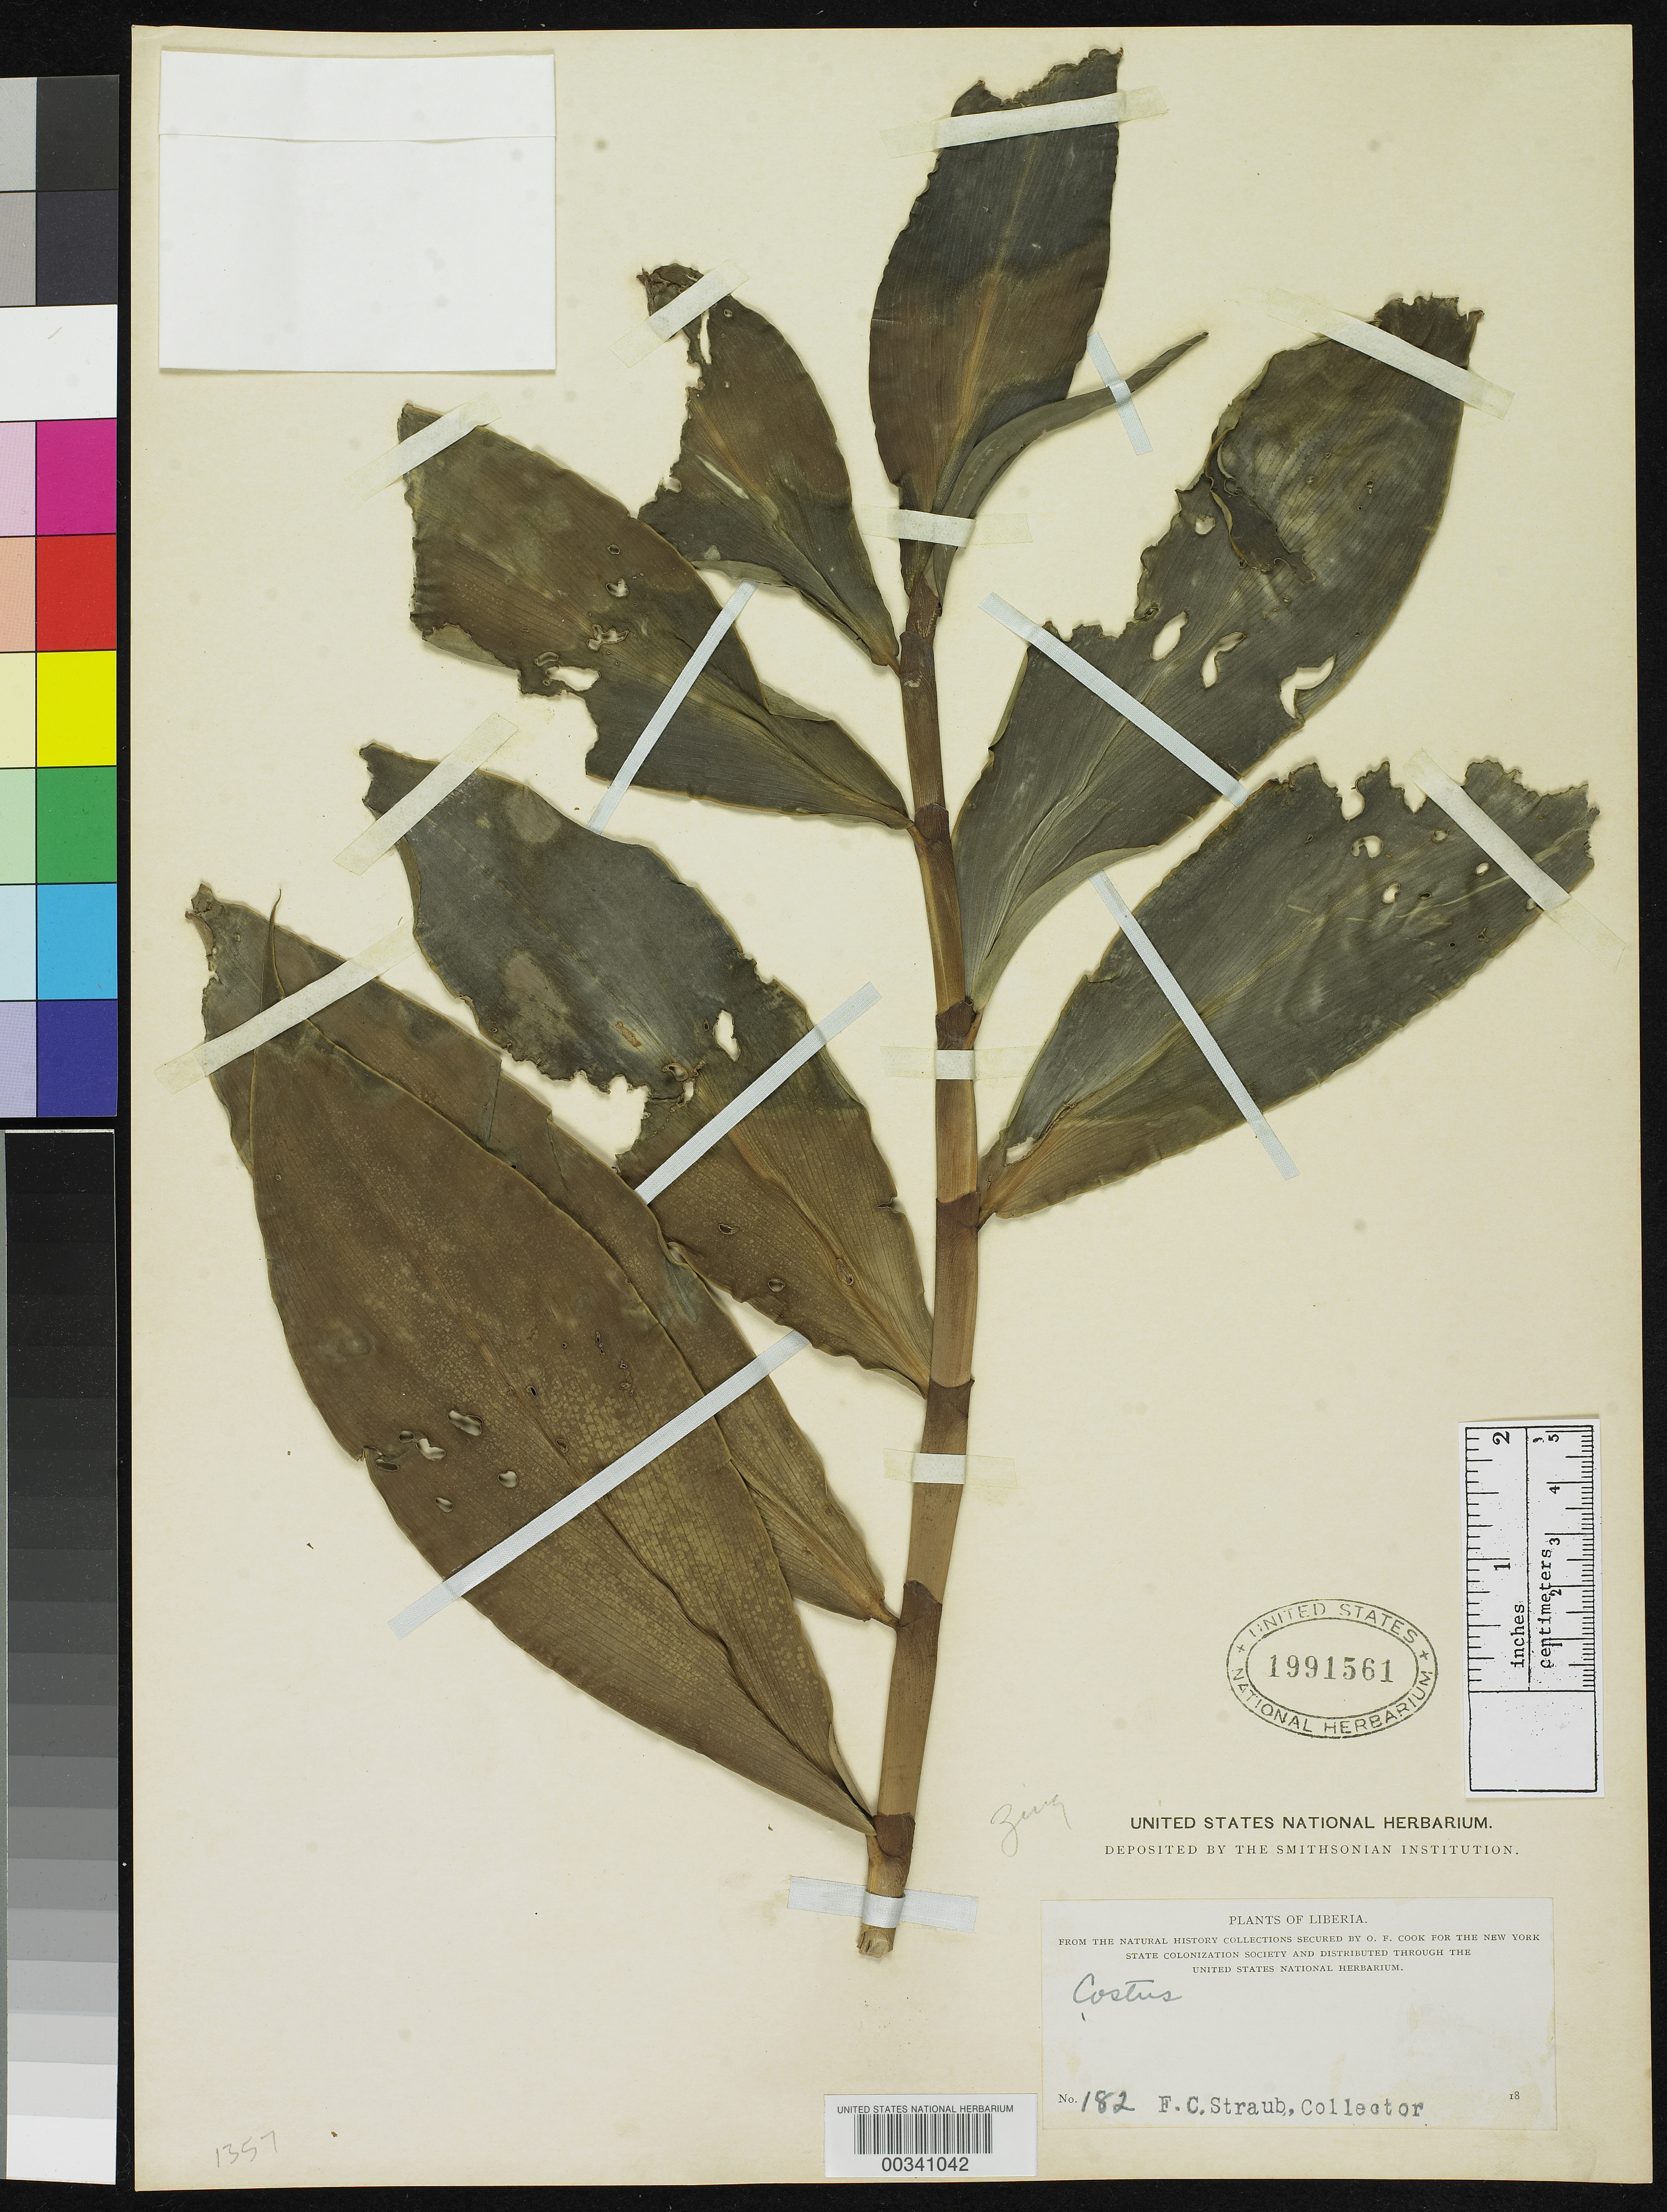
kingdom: Plantae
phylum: Tracheophyta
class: Liliopsida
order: Zingiberales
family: Costaceae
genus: Costus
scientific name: Costus sp.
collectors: F. Straub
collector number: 182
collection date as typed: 18--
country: Liberia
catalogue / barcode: US 1991561